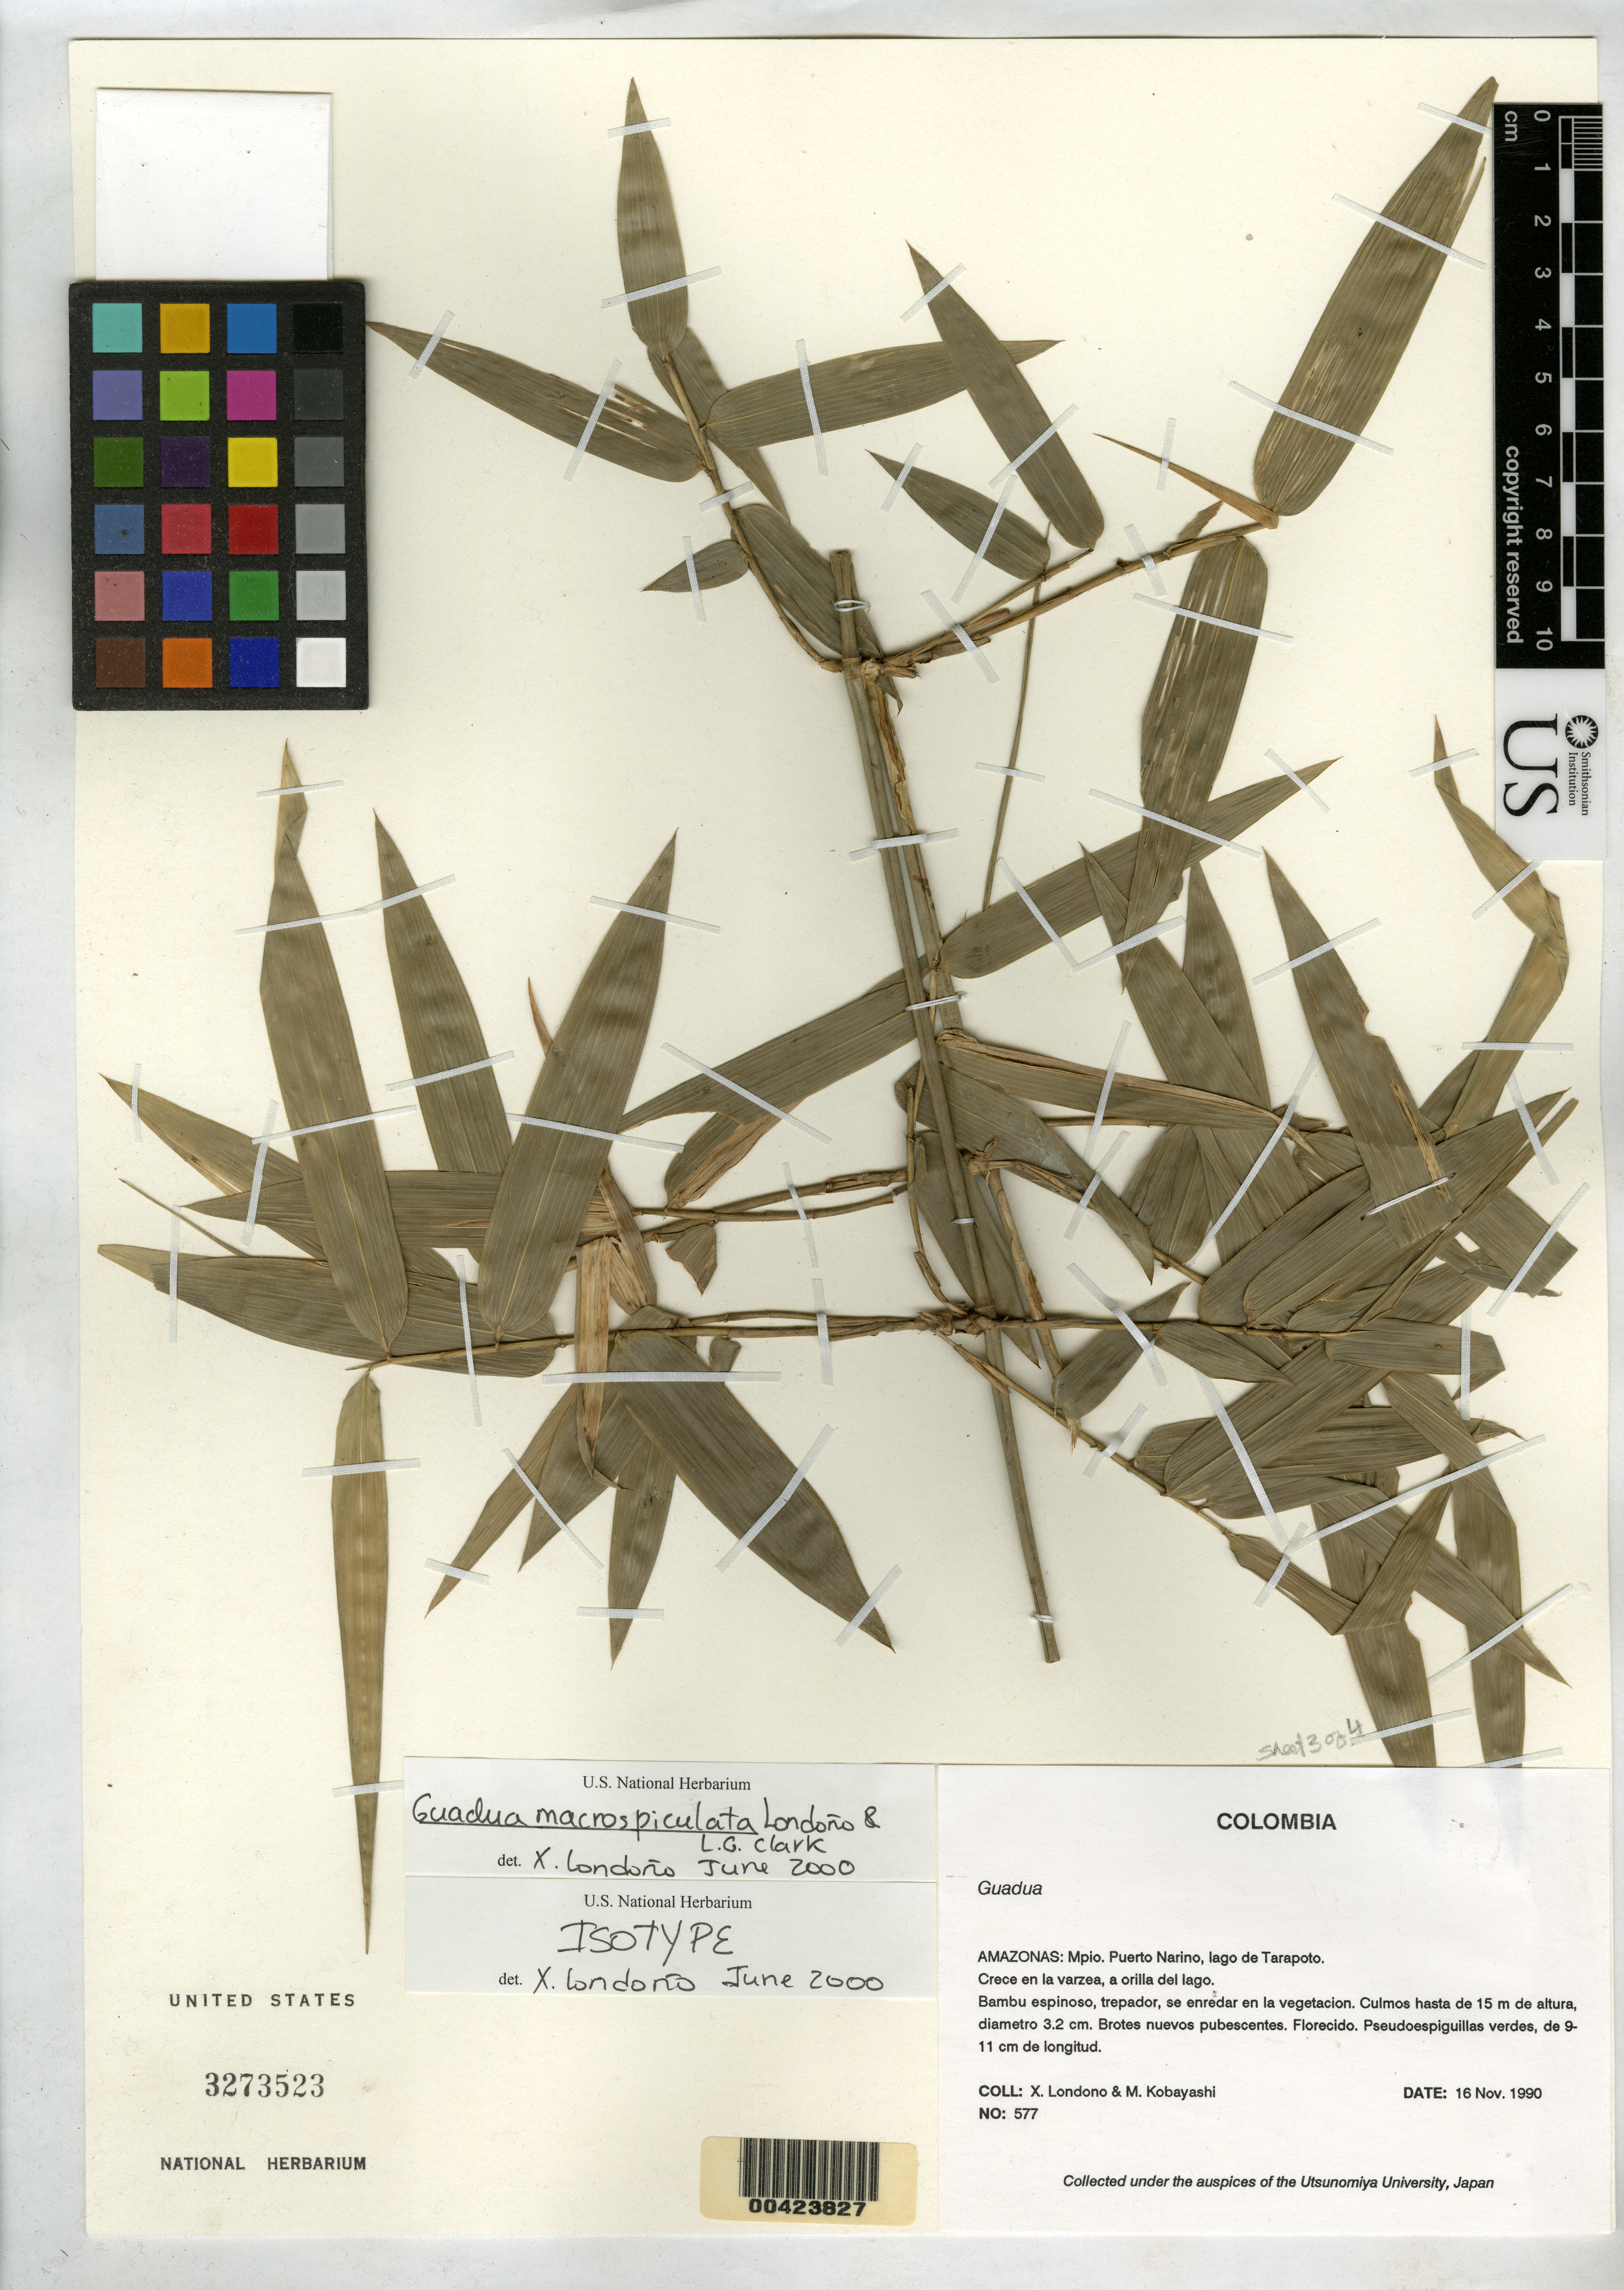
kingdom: Plantae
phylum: Tracheophyta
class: Liliopsida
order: Poales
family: Poaceae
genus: Guadua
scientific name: Guadua macrospiculata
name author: Londoño & L.G. Clark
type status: Isotype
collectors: X. Londoño & M. Kobayashi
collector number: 577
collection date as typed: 16 Nov 1990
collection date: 1990-11-16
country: Colombia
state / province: Amazônas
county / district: Puerto Nariño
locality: Lago de Tarapoto.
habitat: crece en varzea, a orilla del lago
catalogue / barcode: US 3273523